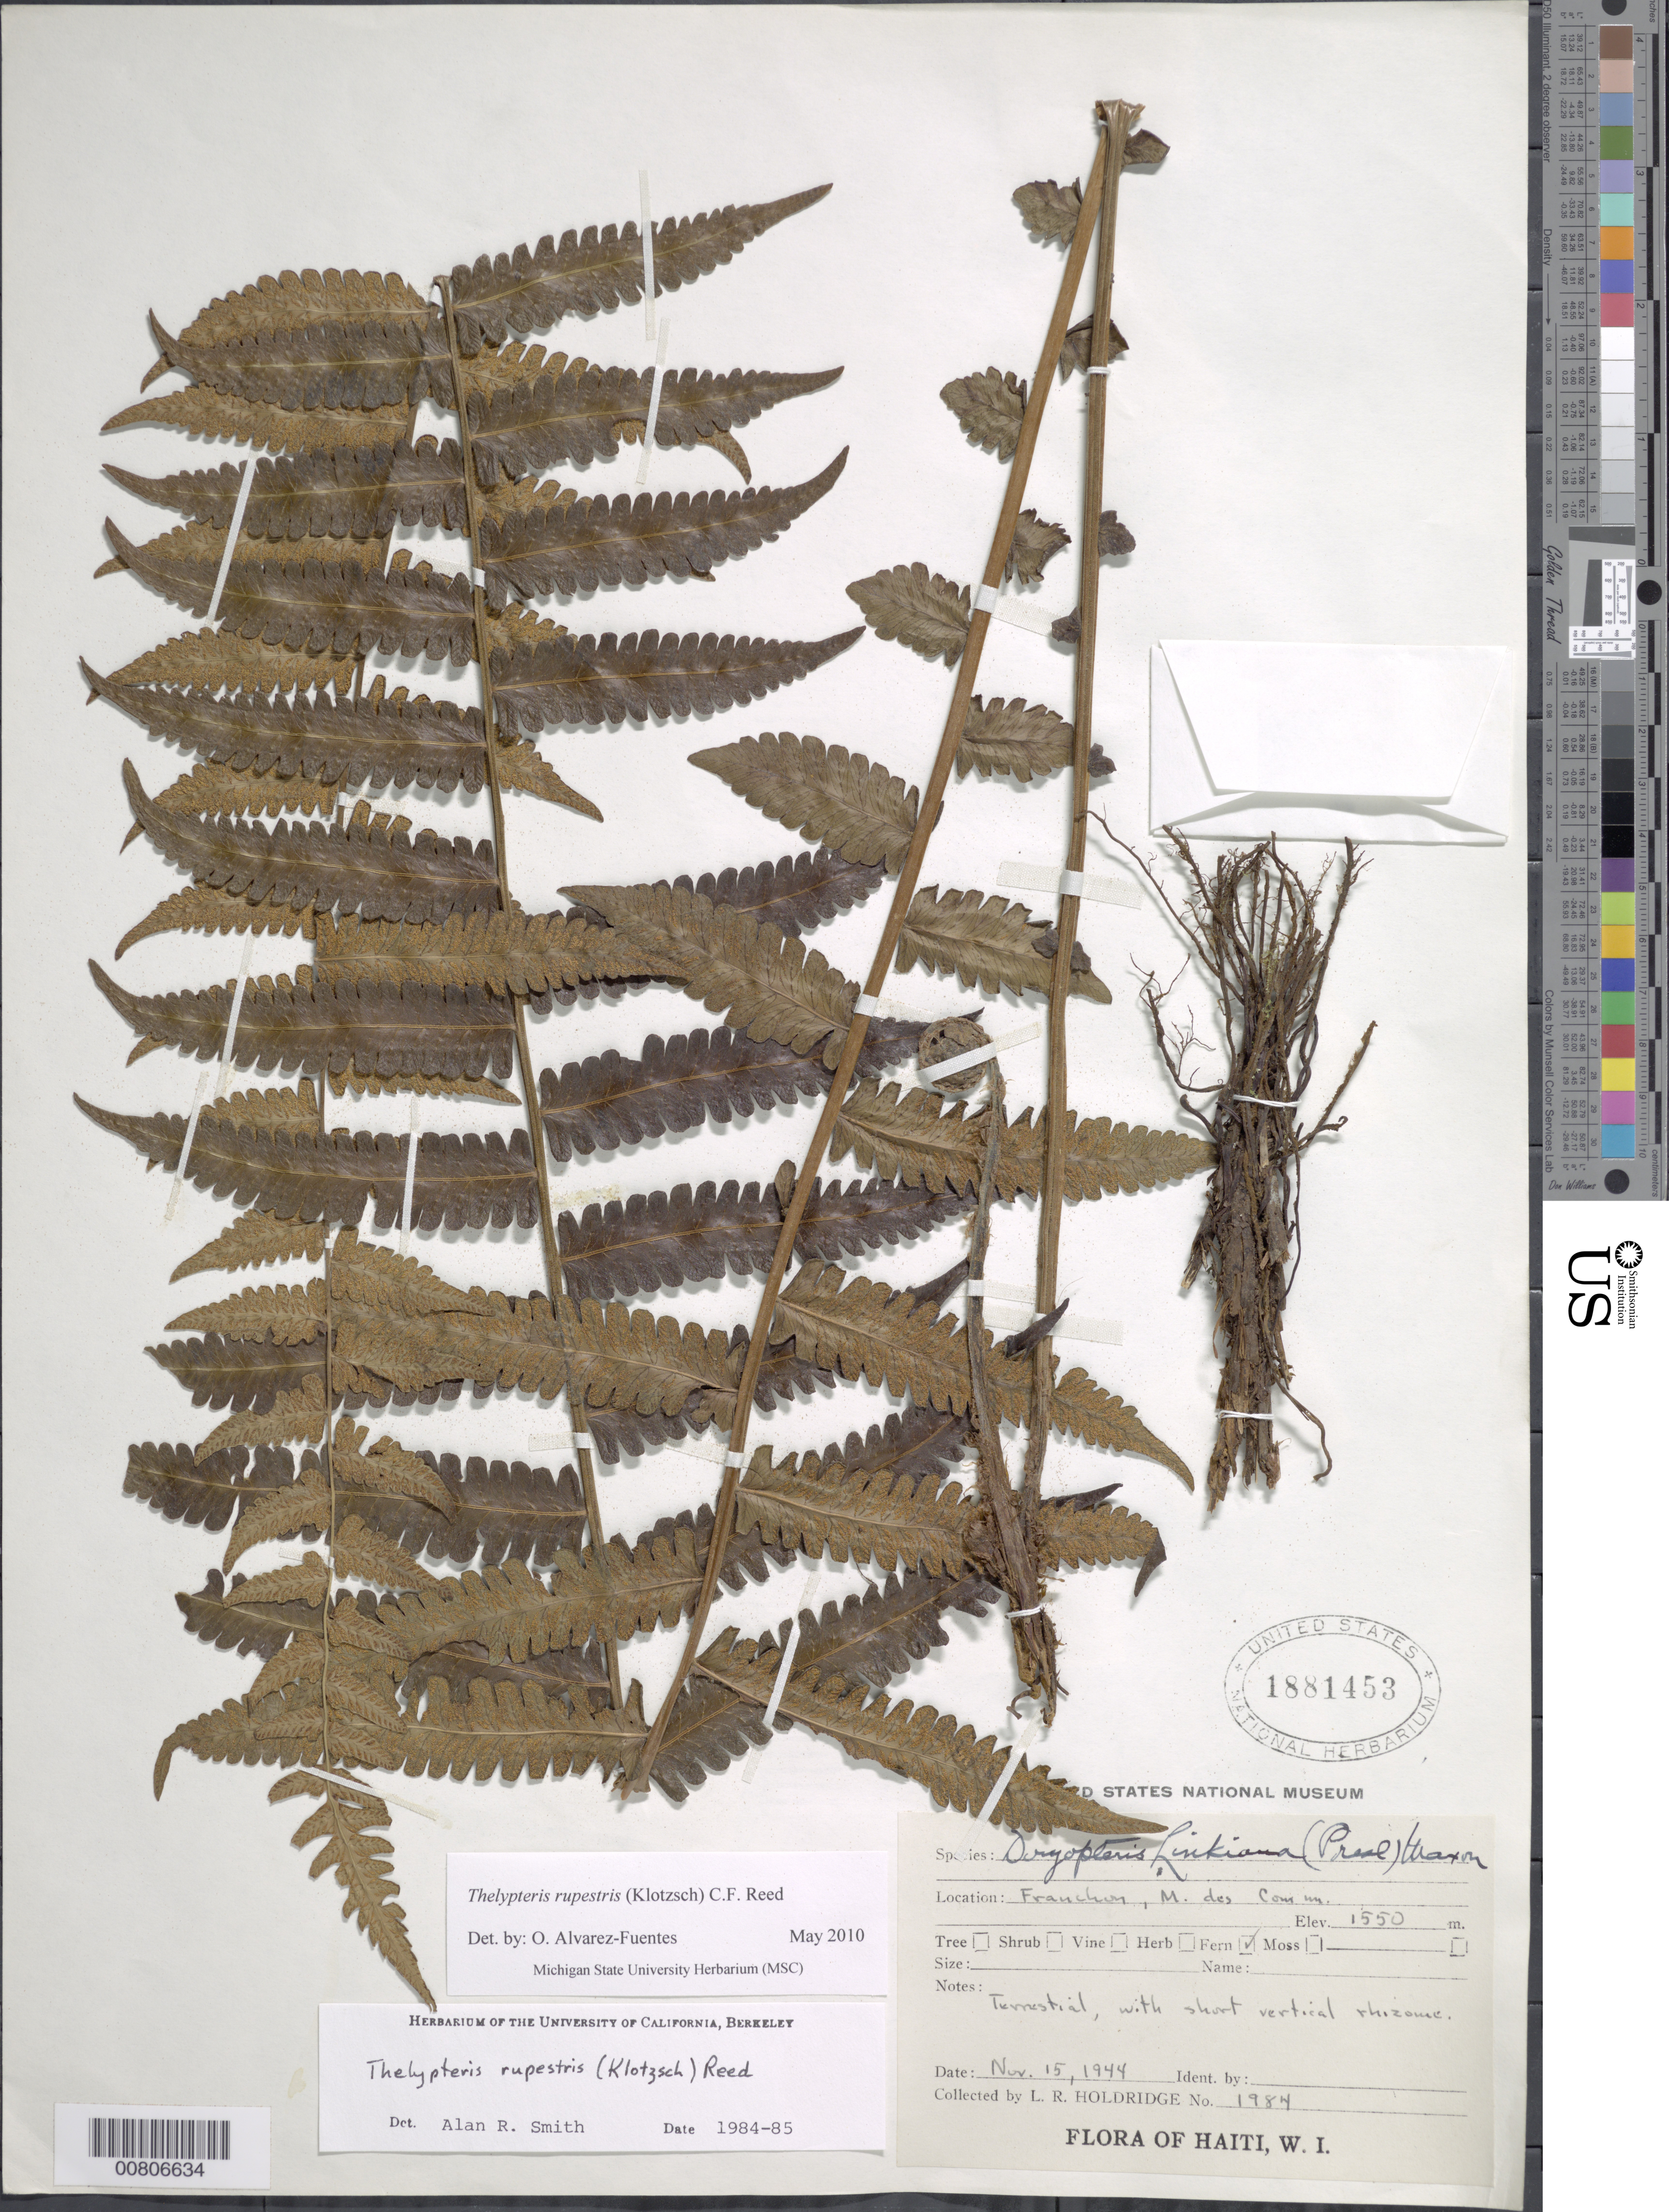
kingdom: Plantae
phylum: Tracheophyta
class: Polypodiopsida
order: Polypodiales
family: Thelypteridaceae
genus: Amauropelta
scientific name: Amauropelta rupestris (Klotzsch) comb. nov., ined 2015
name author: (Klotzsch)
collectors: L. Holdridge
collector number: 1984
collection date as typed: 15 Nov 1944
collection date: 1944-11-15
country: Haiti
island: Hispaniola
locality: Franchon, M. des Commissaires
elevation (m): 1550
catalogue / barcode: US 1881453